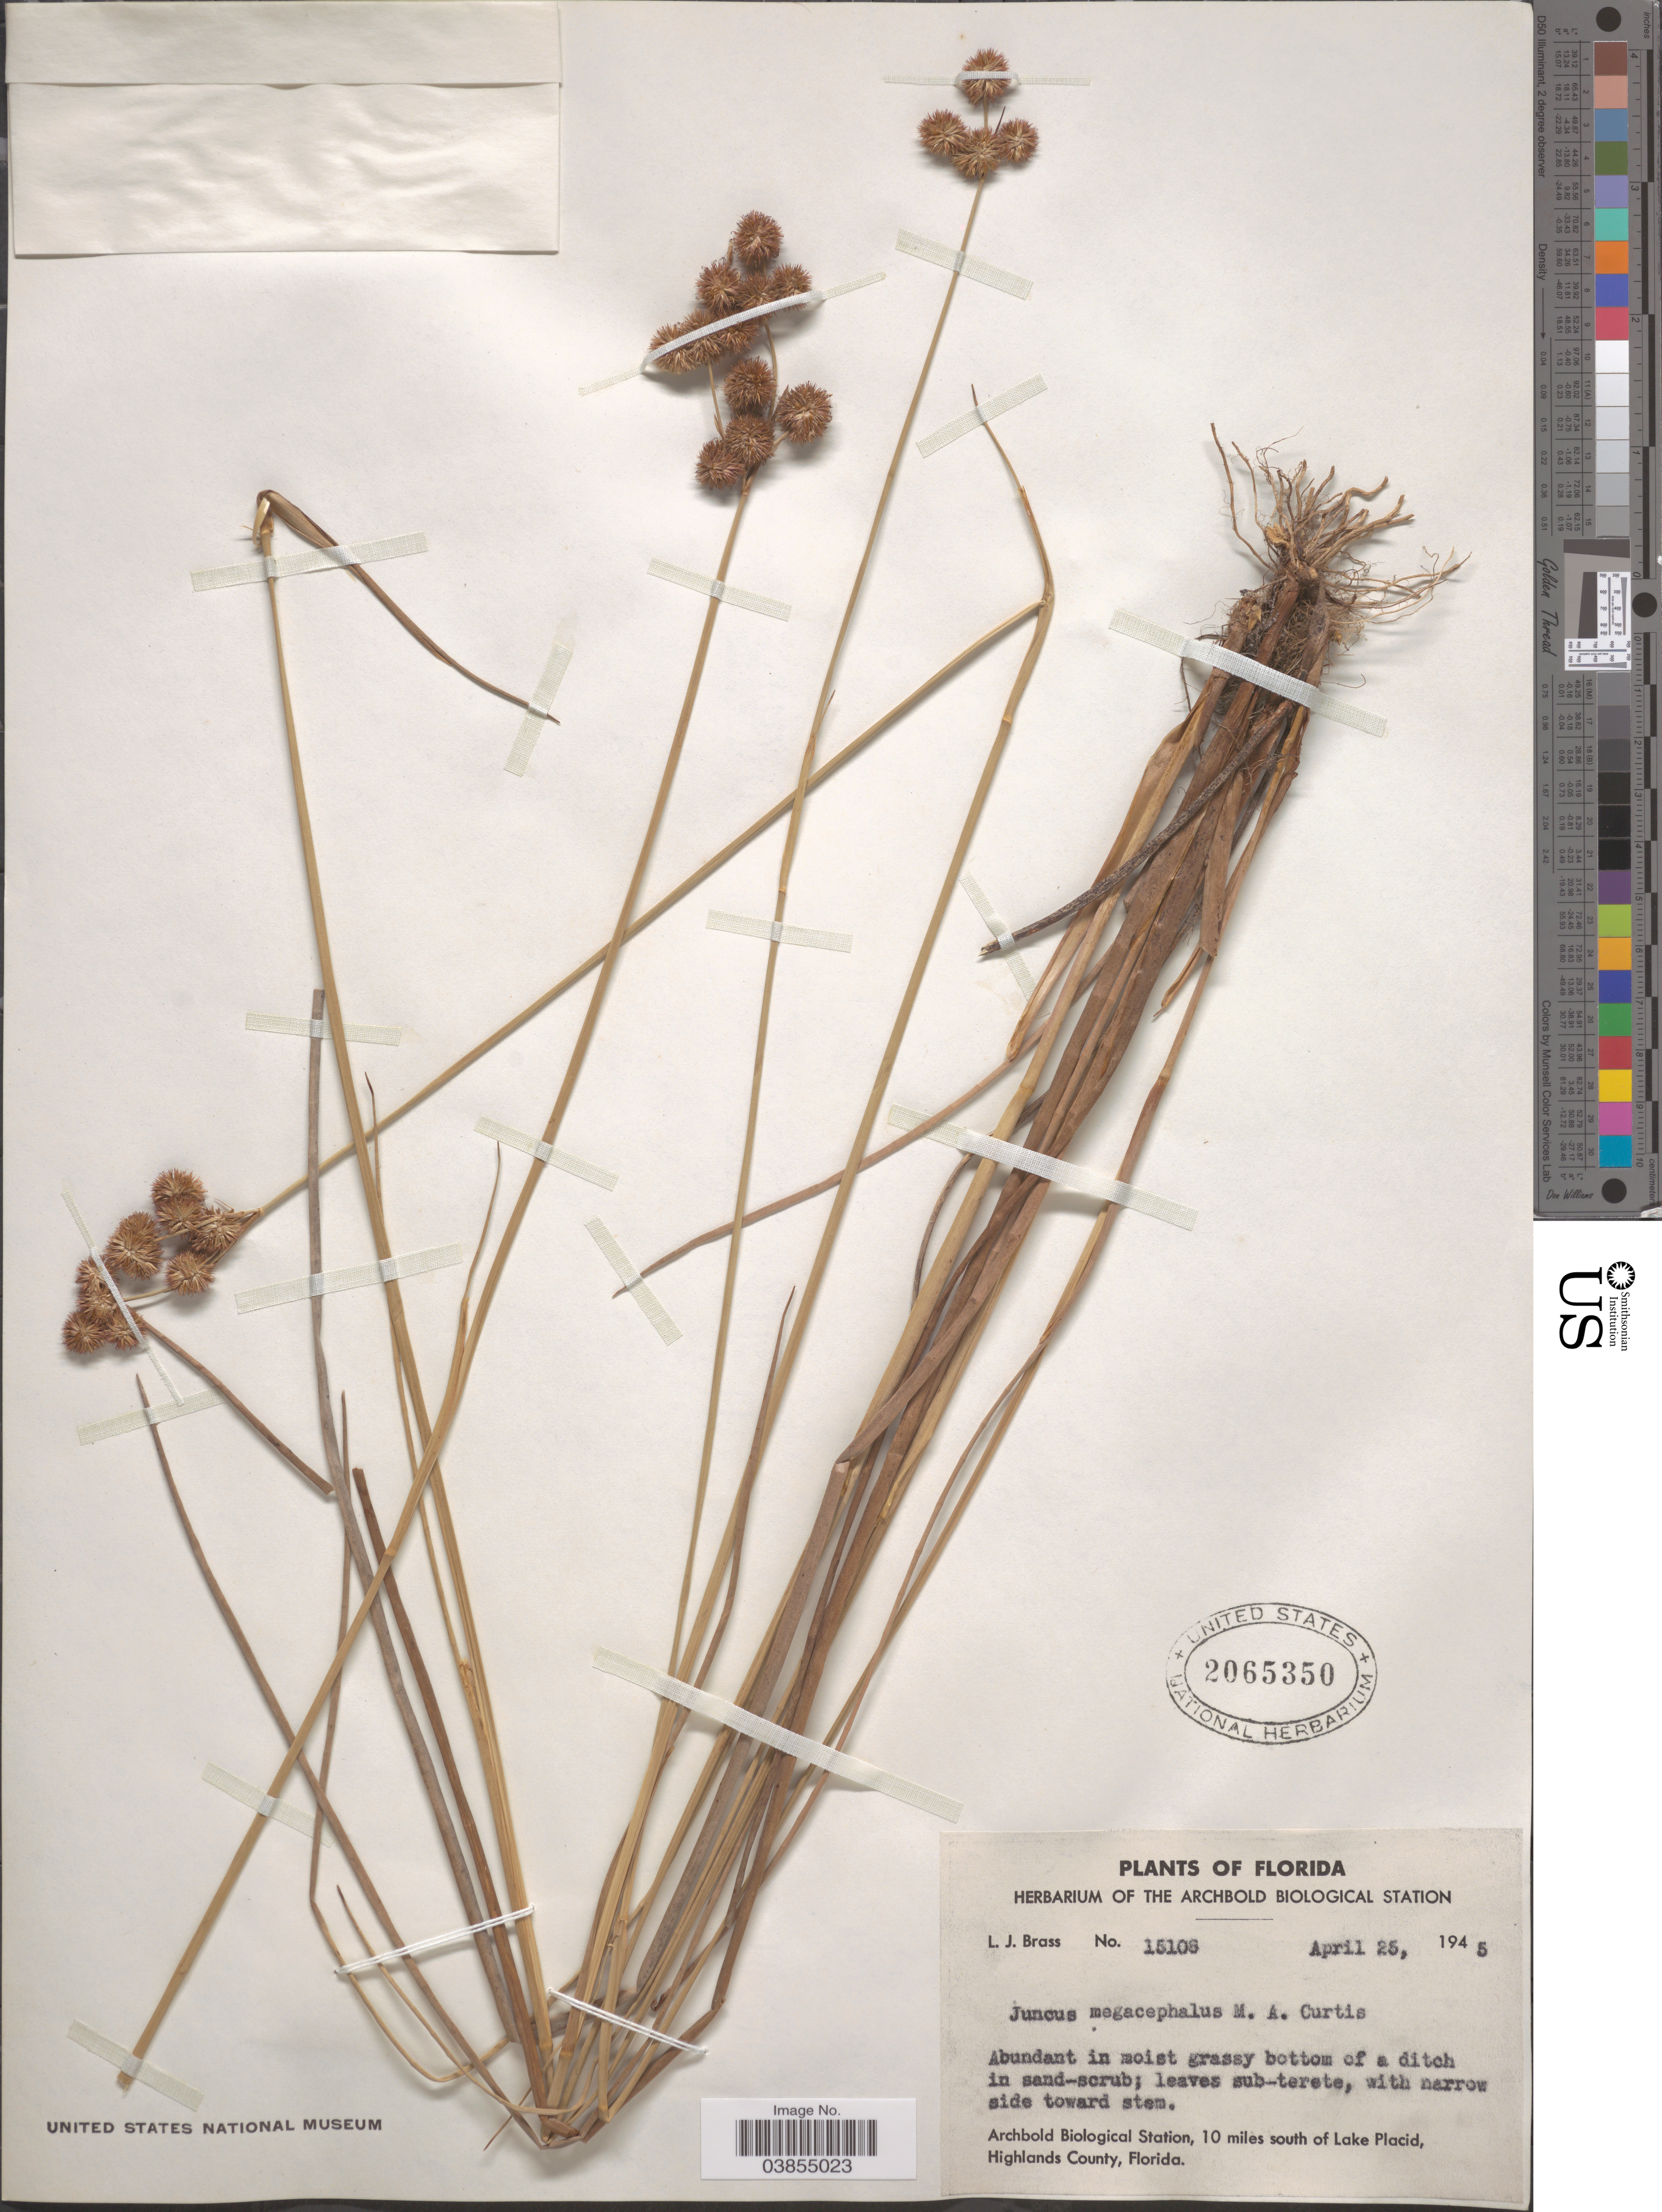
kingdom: Plantae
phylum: Tracheophyta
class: Liliopsida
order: Poales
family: Juncaceae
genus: Juncus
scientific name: Juncus megacephalus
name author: M.A. Curtis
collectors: L. J. Brass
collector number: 15106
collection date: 1945-04-25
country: United States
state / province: Florida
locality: Archbold Biological Station, 10 miles south of Lake Placid, Highlands County.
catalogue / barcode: US 2065350